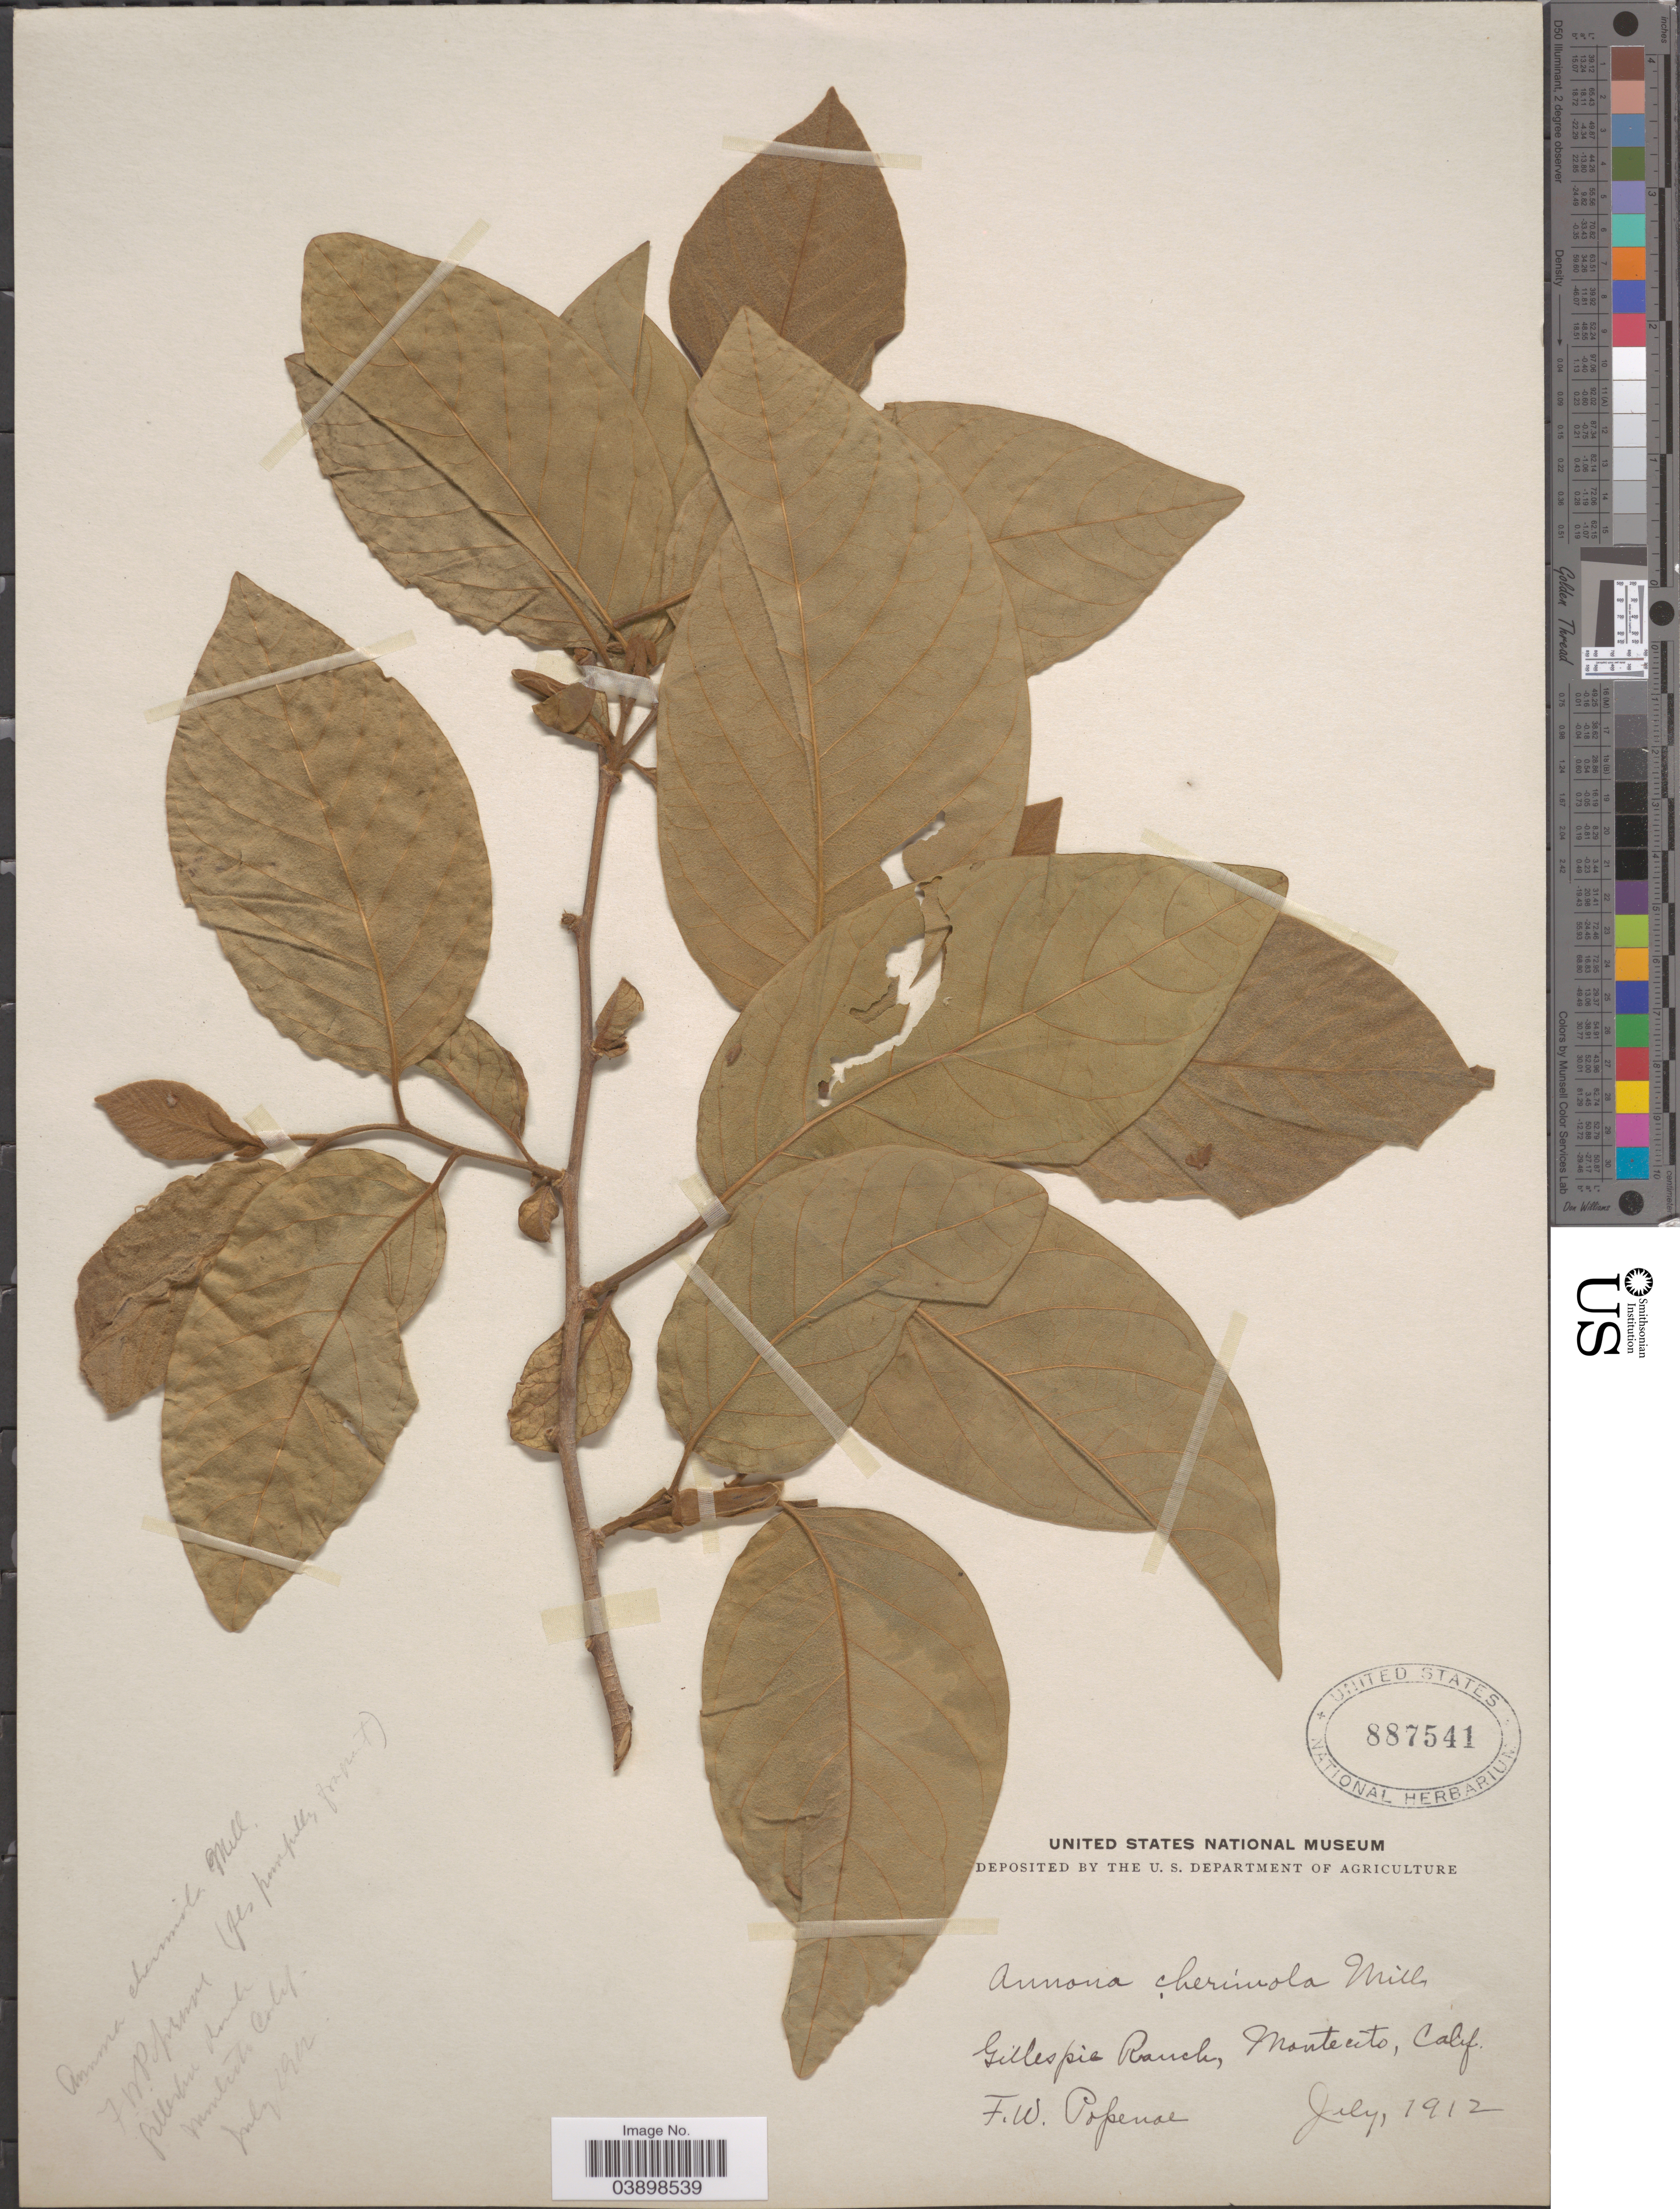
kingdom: Plantae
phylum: Tracheophyta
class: Magnoliopsida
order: Magnoliales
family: Annonaceae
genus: Annona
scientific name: Annona cherimola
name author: Mill.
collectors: F. W. Popenoe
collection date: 1912-07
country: United States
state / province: California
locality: Gillespie Ranch, Montecito.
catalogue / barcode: US 887541